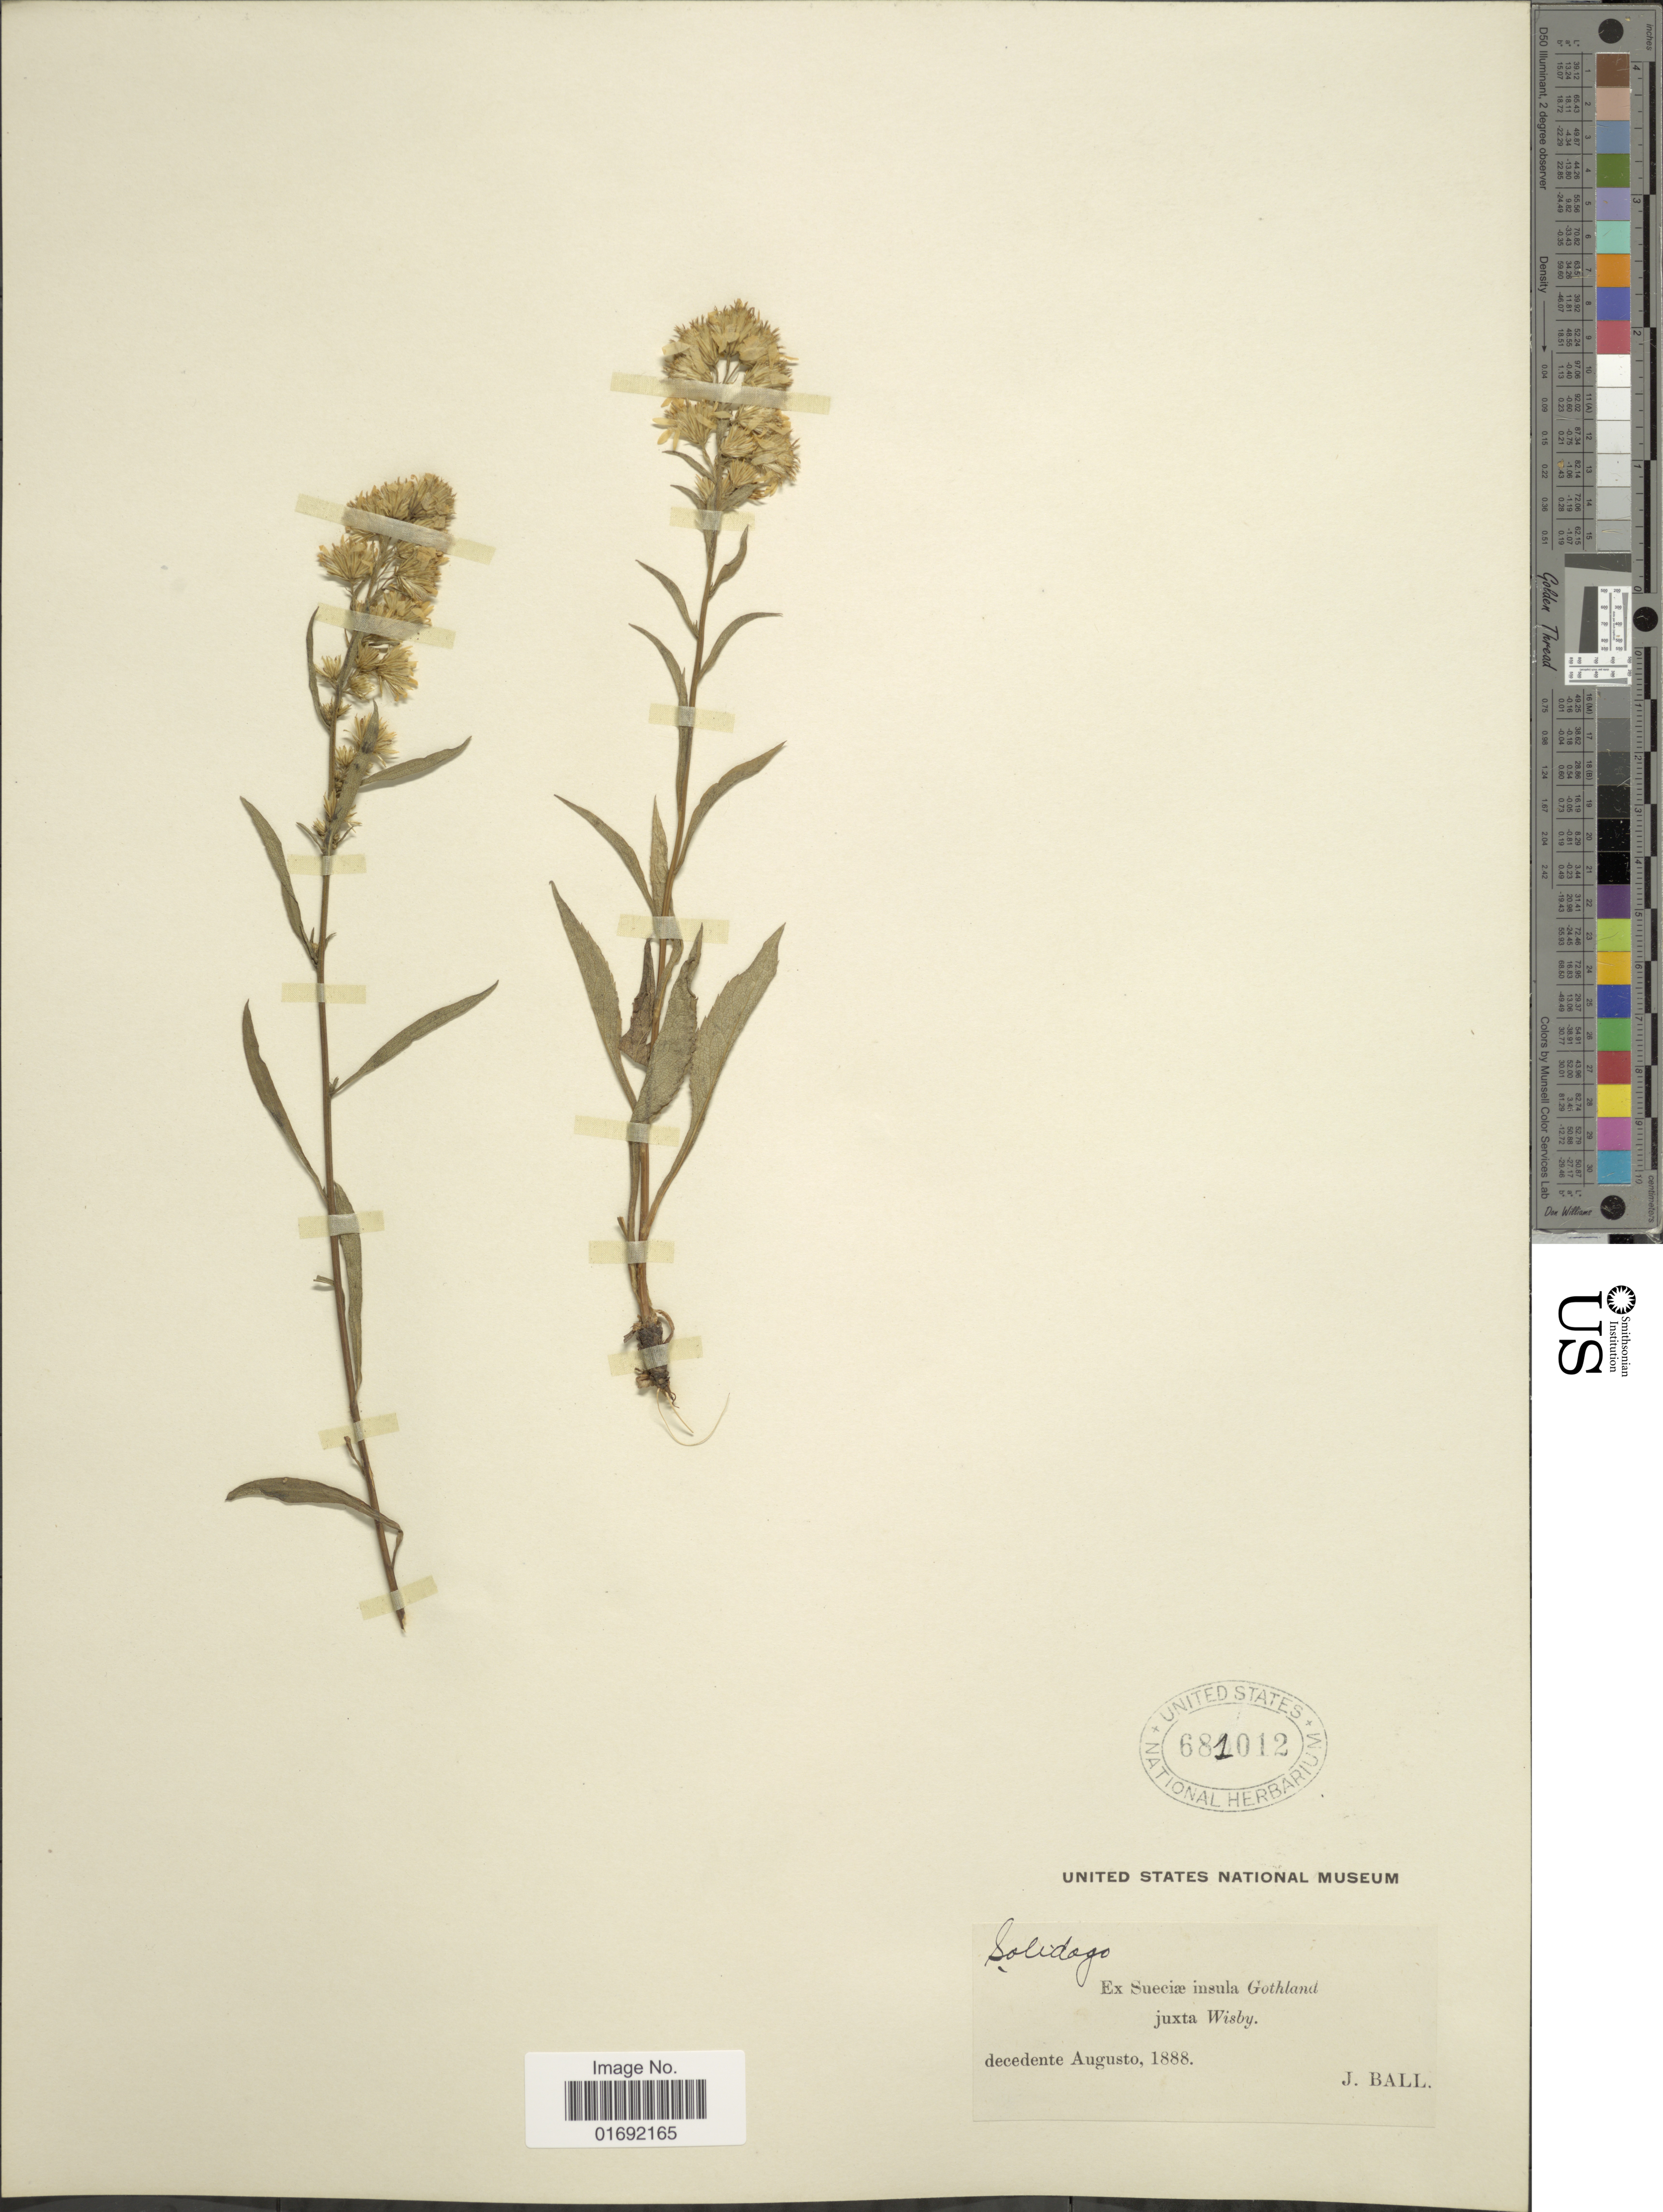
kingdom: Plantae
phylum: Tracheophyta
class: Magnoliopsida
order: Asterales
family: Asteraceae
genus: Solidago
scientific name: Solidago virgaurea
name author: L.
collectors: J. Ball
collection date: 1888-08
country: Sweden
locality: Sueciae insula Gothland juxta Wisby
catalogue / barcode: US 681012